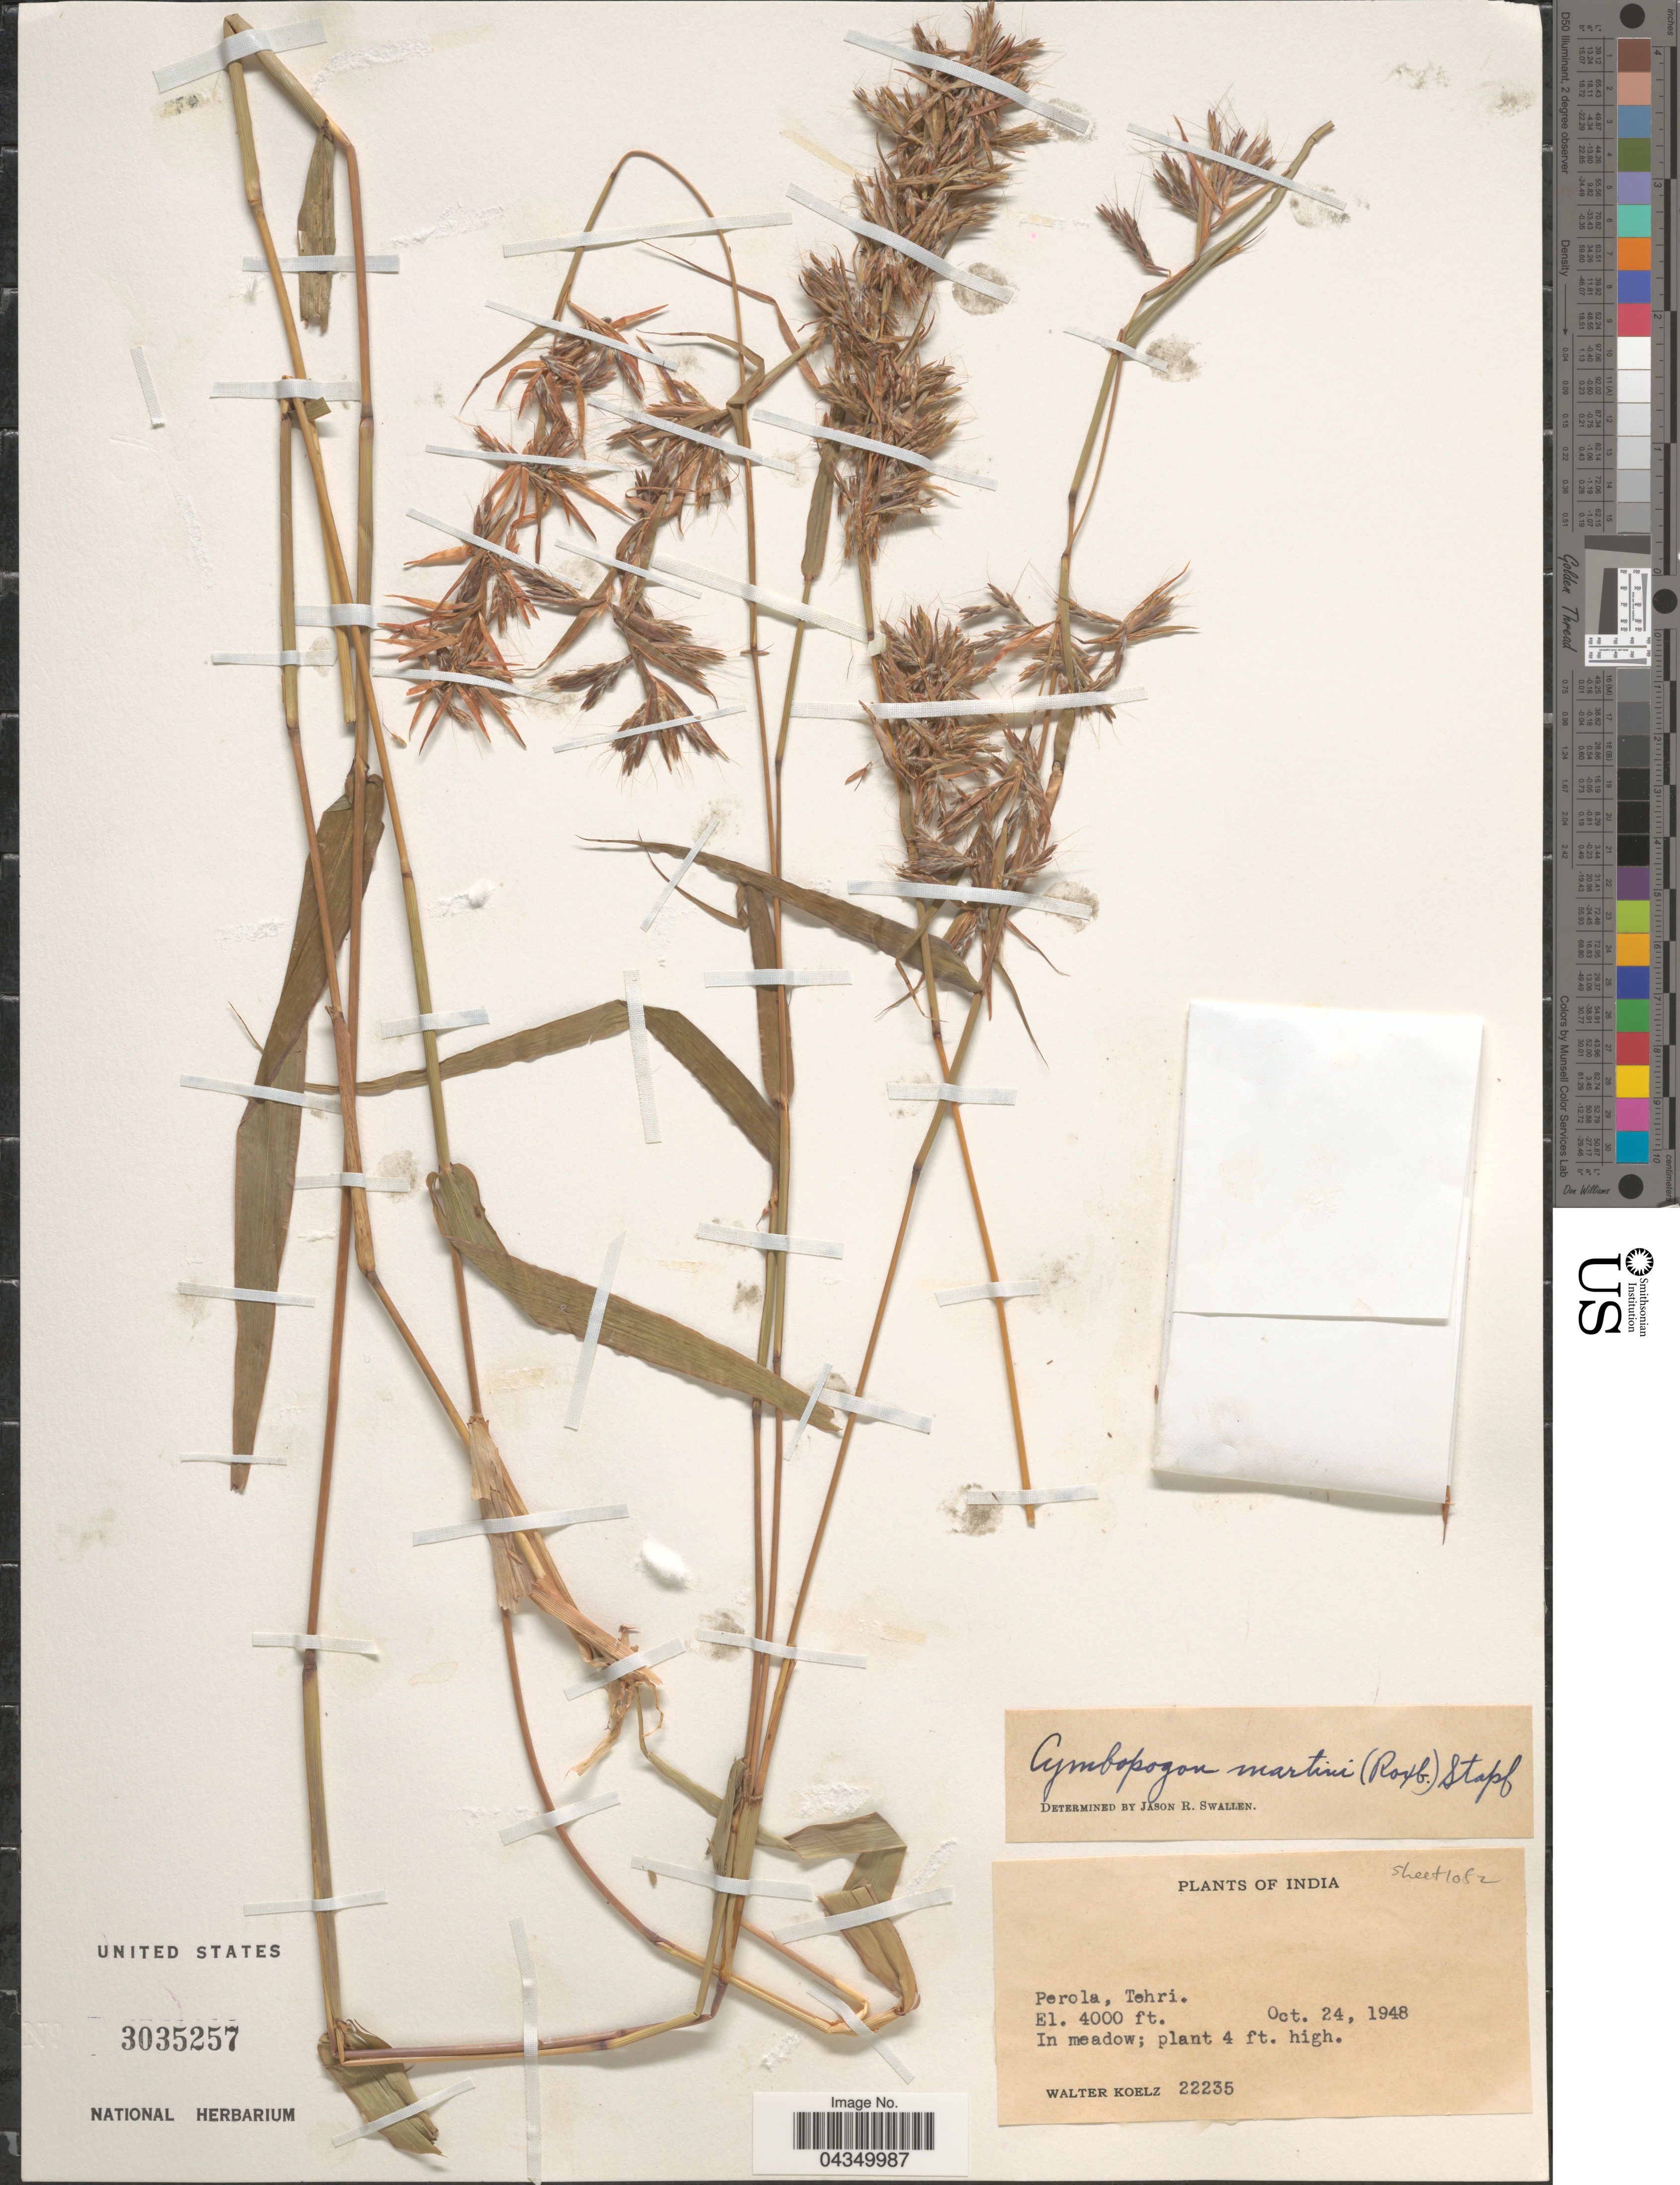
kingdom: Plantae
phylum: Tracheophyta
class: Liliopsida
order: Poales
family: Poaceae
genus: Cymbopogon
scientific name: Cymbopogon martini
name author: (Roxb.) Stapf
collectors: W. N. Koelz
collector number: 22235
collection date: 1948-10-24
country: India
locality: Perola, Tehri.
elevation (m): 1219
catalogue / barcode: US 3035257